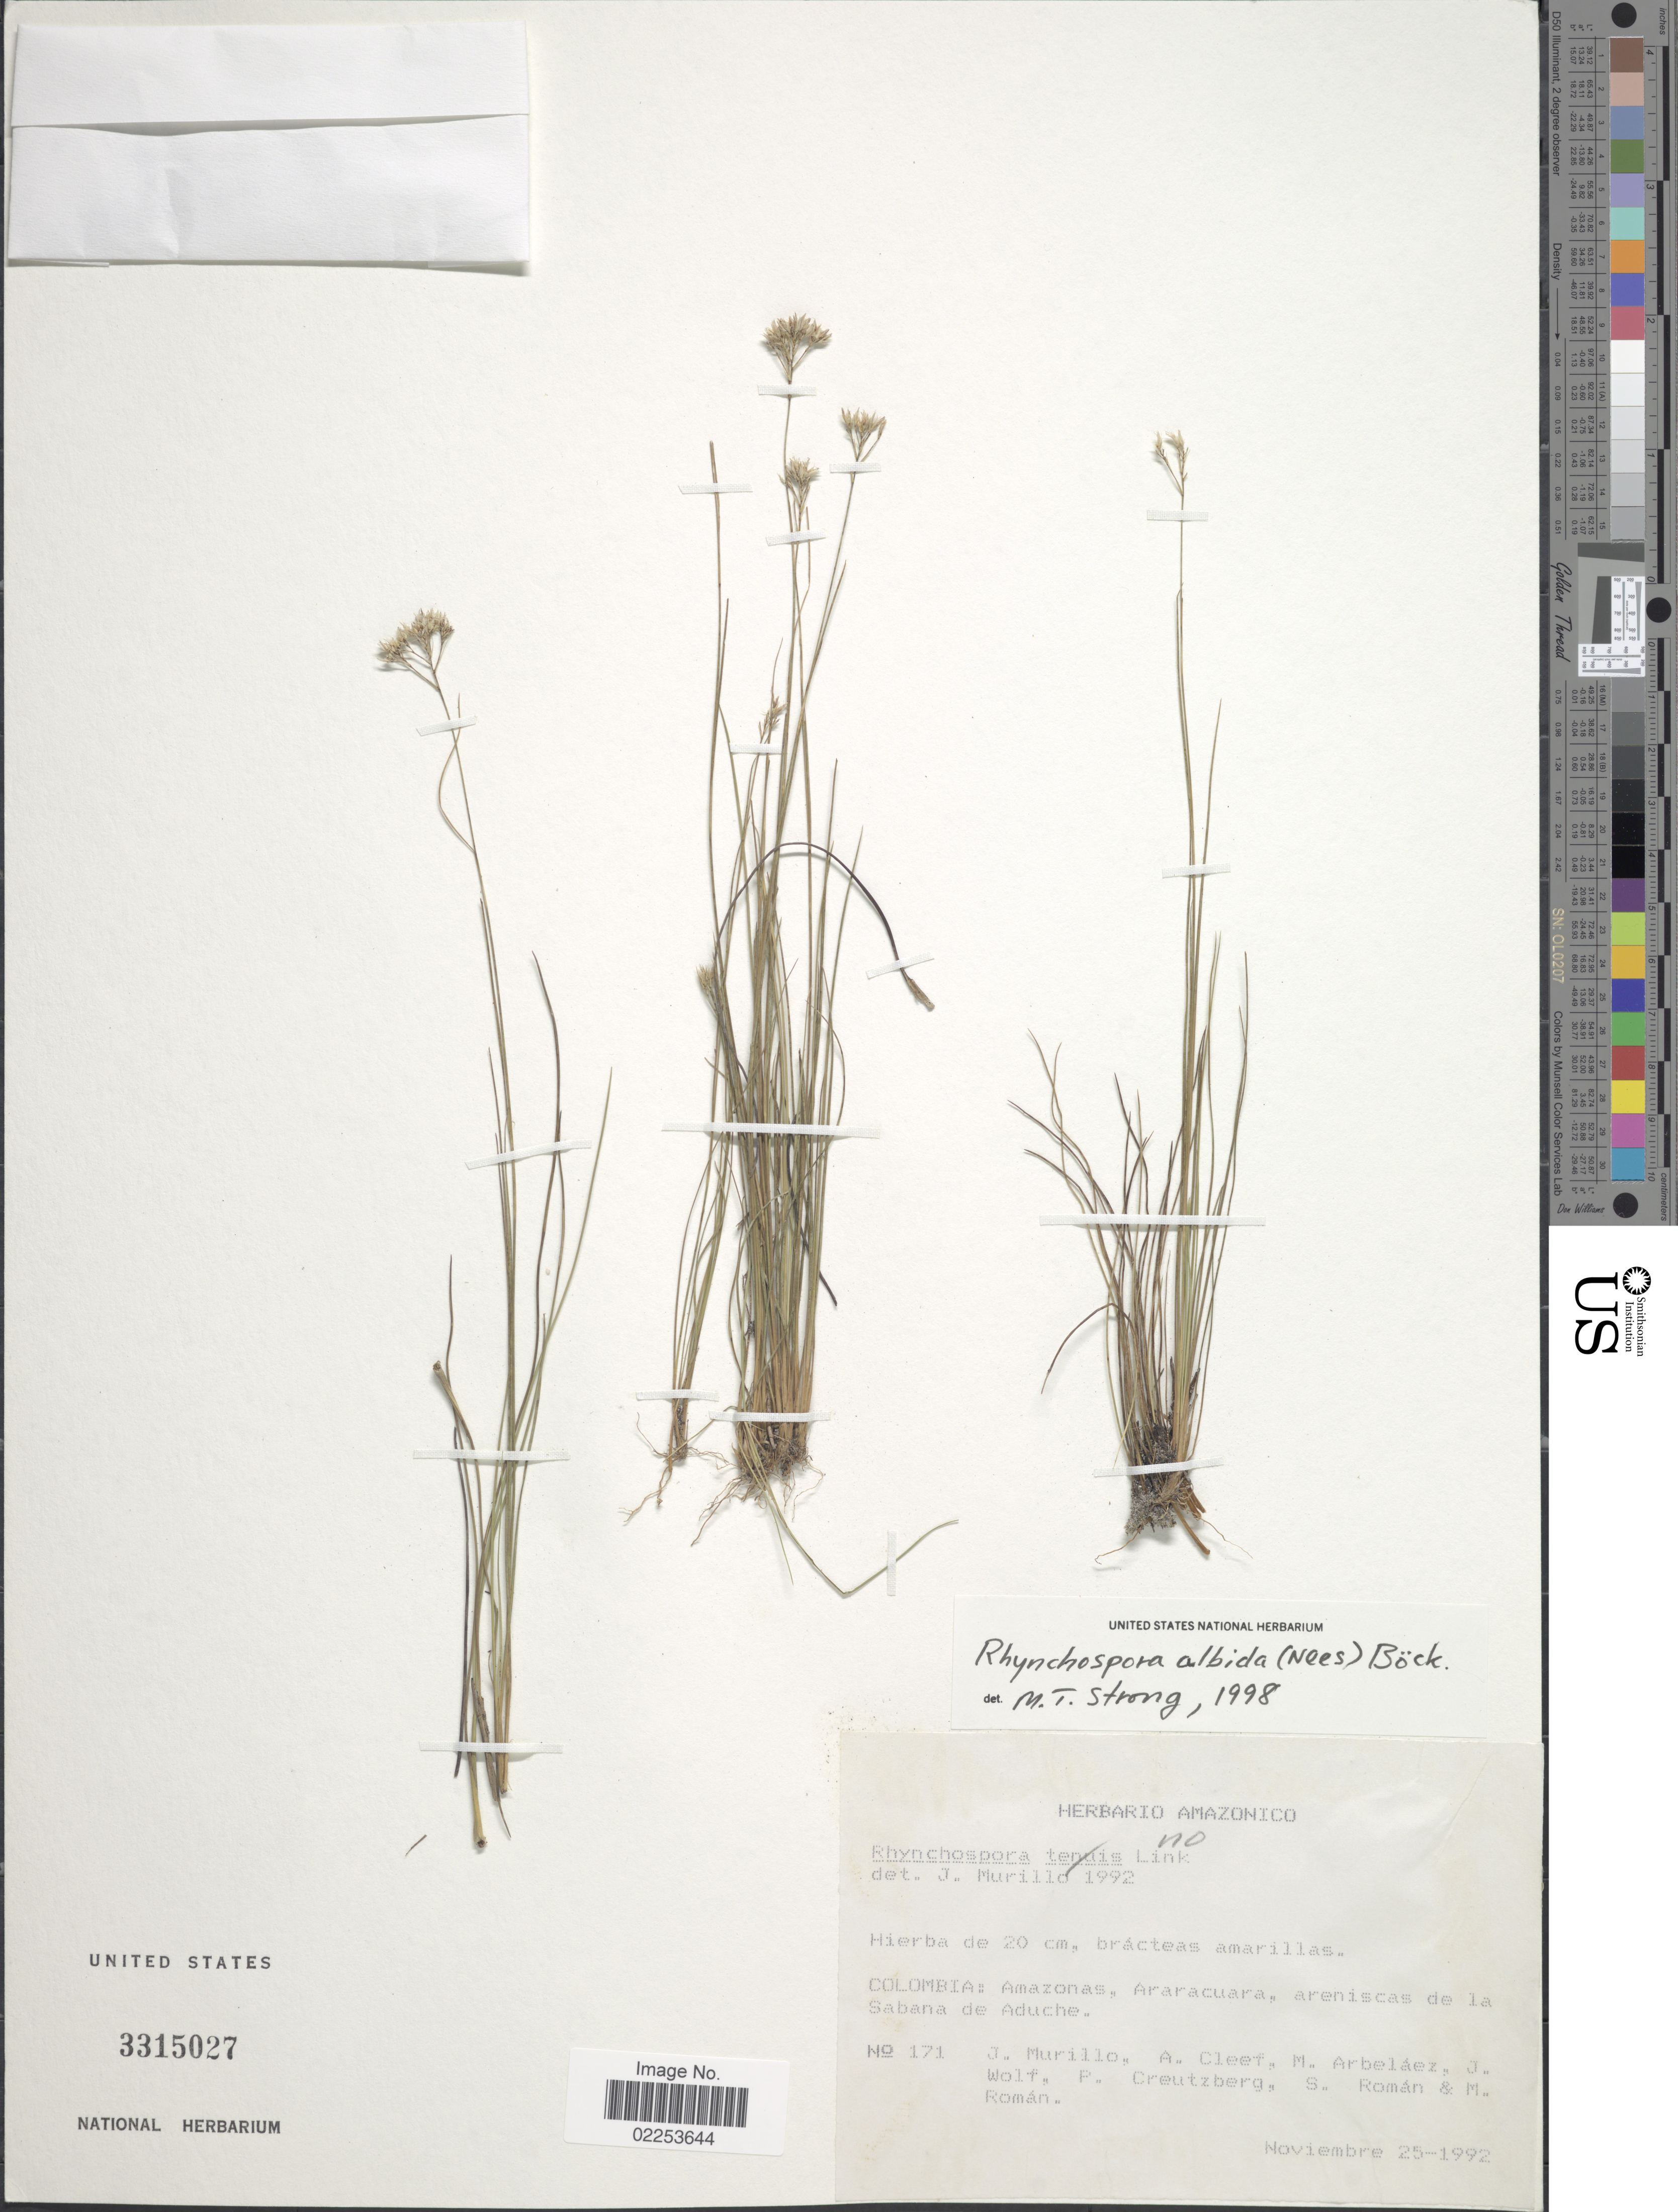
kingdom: Plantae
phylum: Tracheophyta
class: Liliopsida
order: Poales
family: Cyperaceae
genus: Rhynchospora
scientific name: Rhynchospora albida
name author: (Nees) Boeckeler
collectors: J. C. Murillo-A., A. M. Cleef, M. Arbelaez, J. Wolf & et al.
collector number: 171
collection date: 1992-11-25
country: Colombia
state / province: Amazônas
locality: Araracuara, areniscas de la Sabana de Aduche.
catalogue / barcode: US 3315027